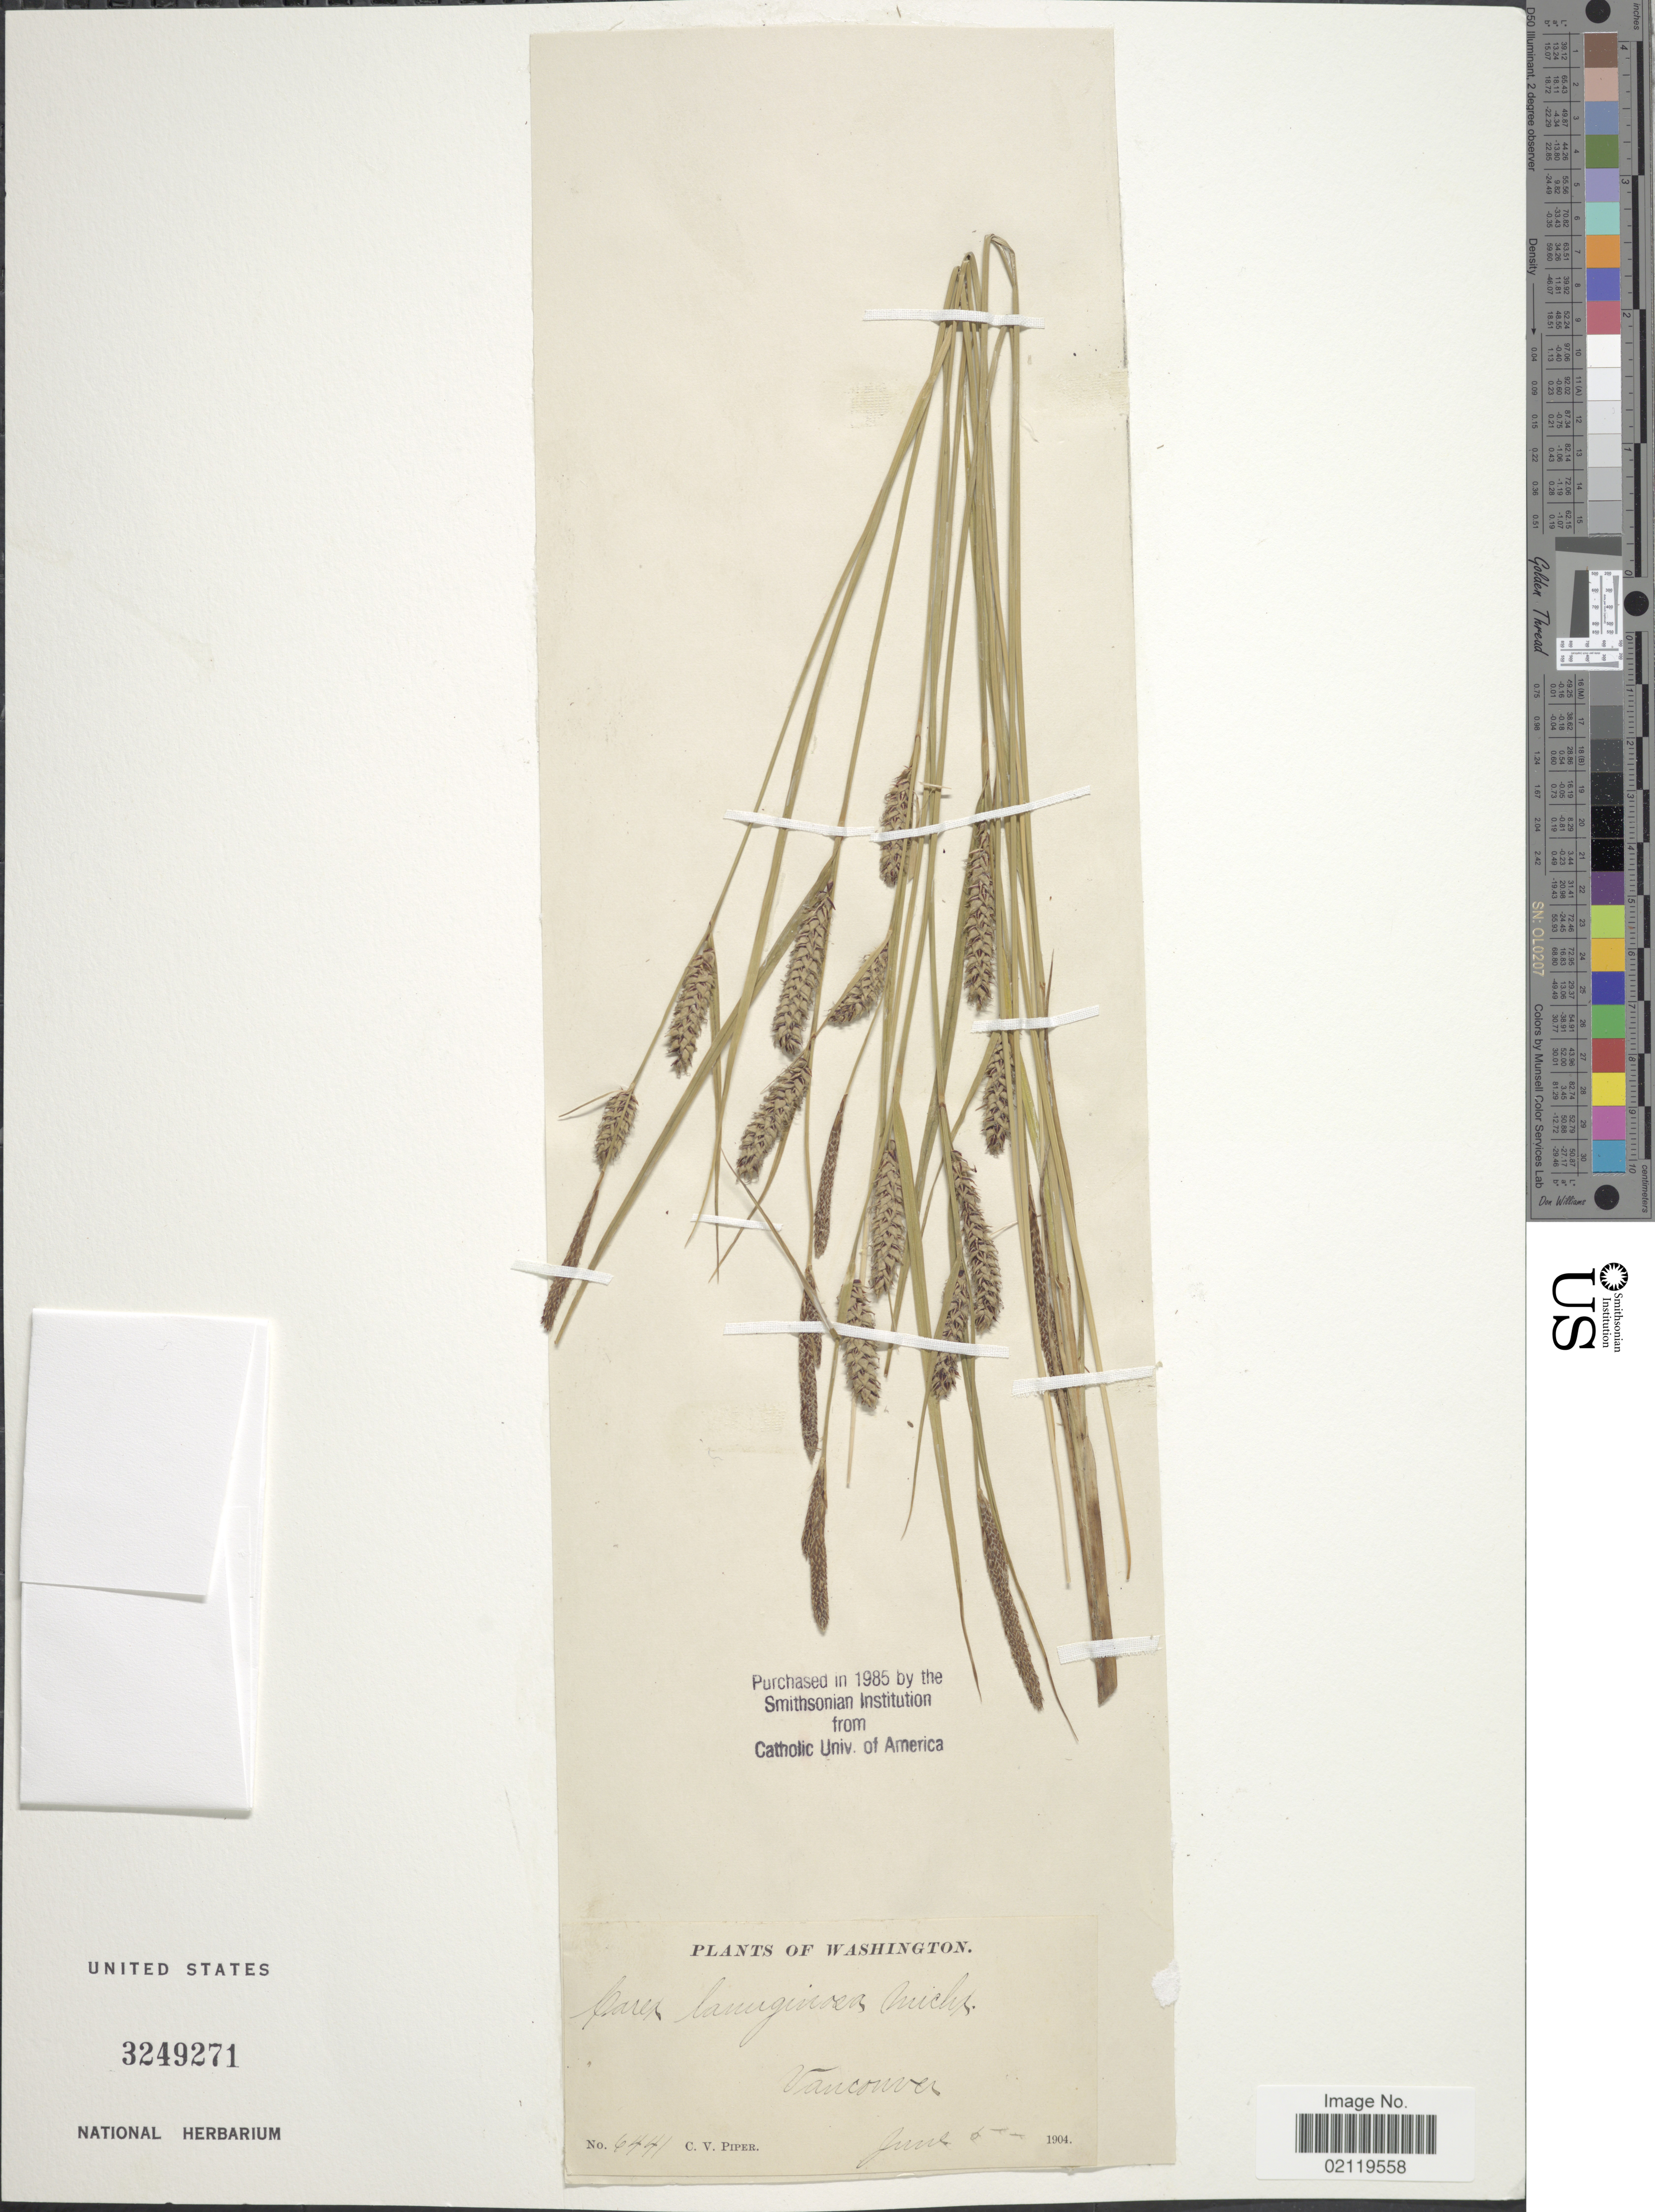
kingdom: Plantae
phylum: Tracheophyta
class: Liliopsida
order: Poales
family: Cyperaceae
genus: Carex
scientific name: Carex pellita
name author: Muhl. ex Willd.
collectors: C. V. Piper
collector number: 6441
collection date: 1904-06-05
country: United States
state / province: Washington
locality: Vancouver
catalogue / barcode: US 3249271